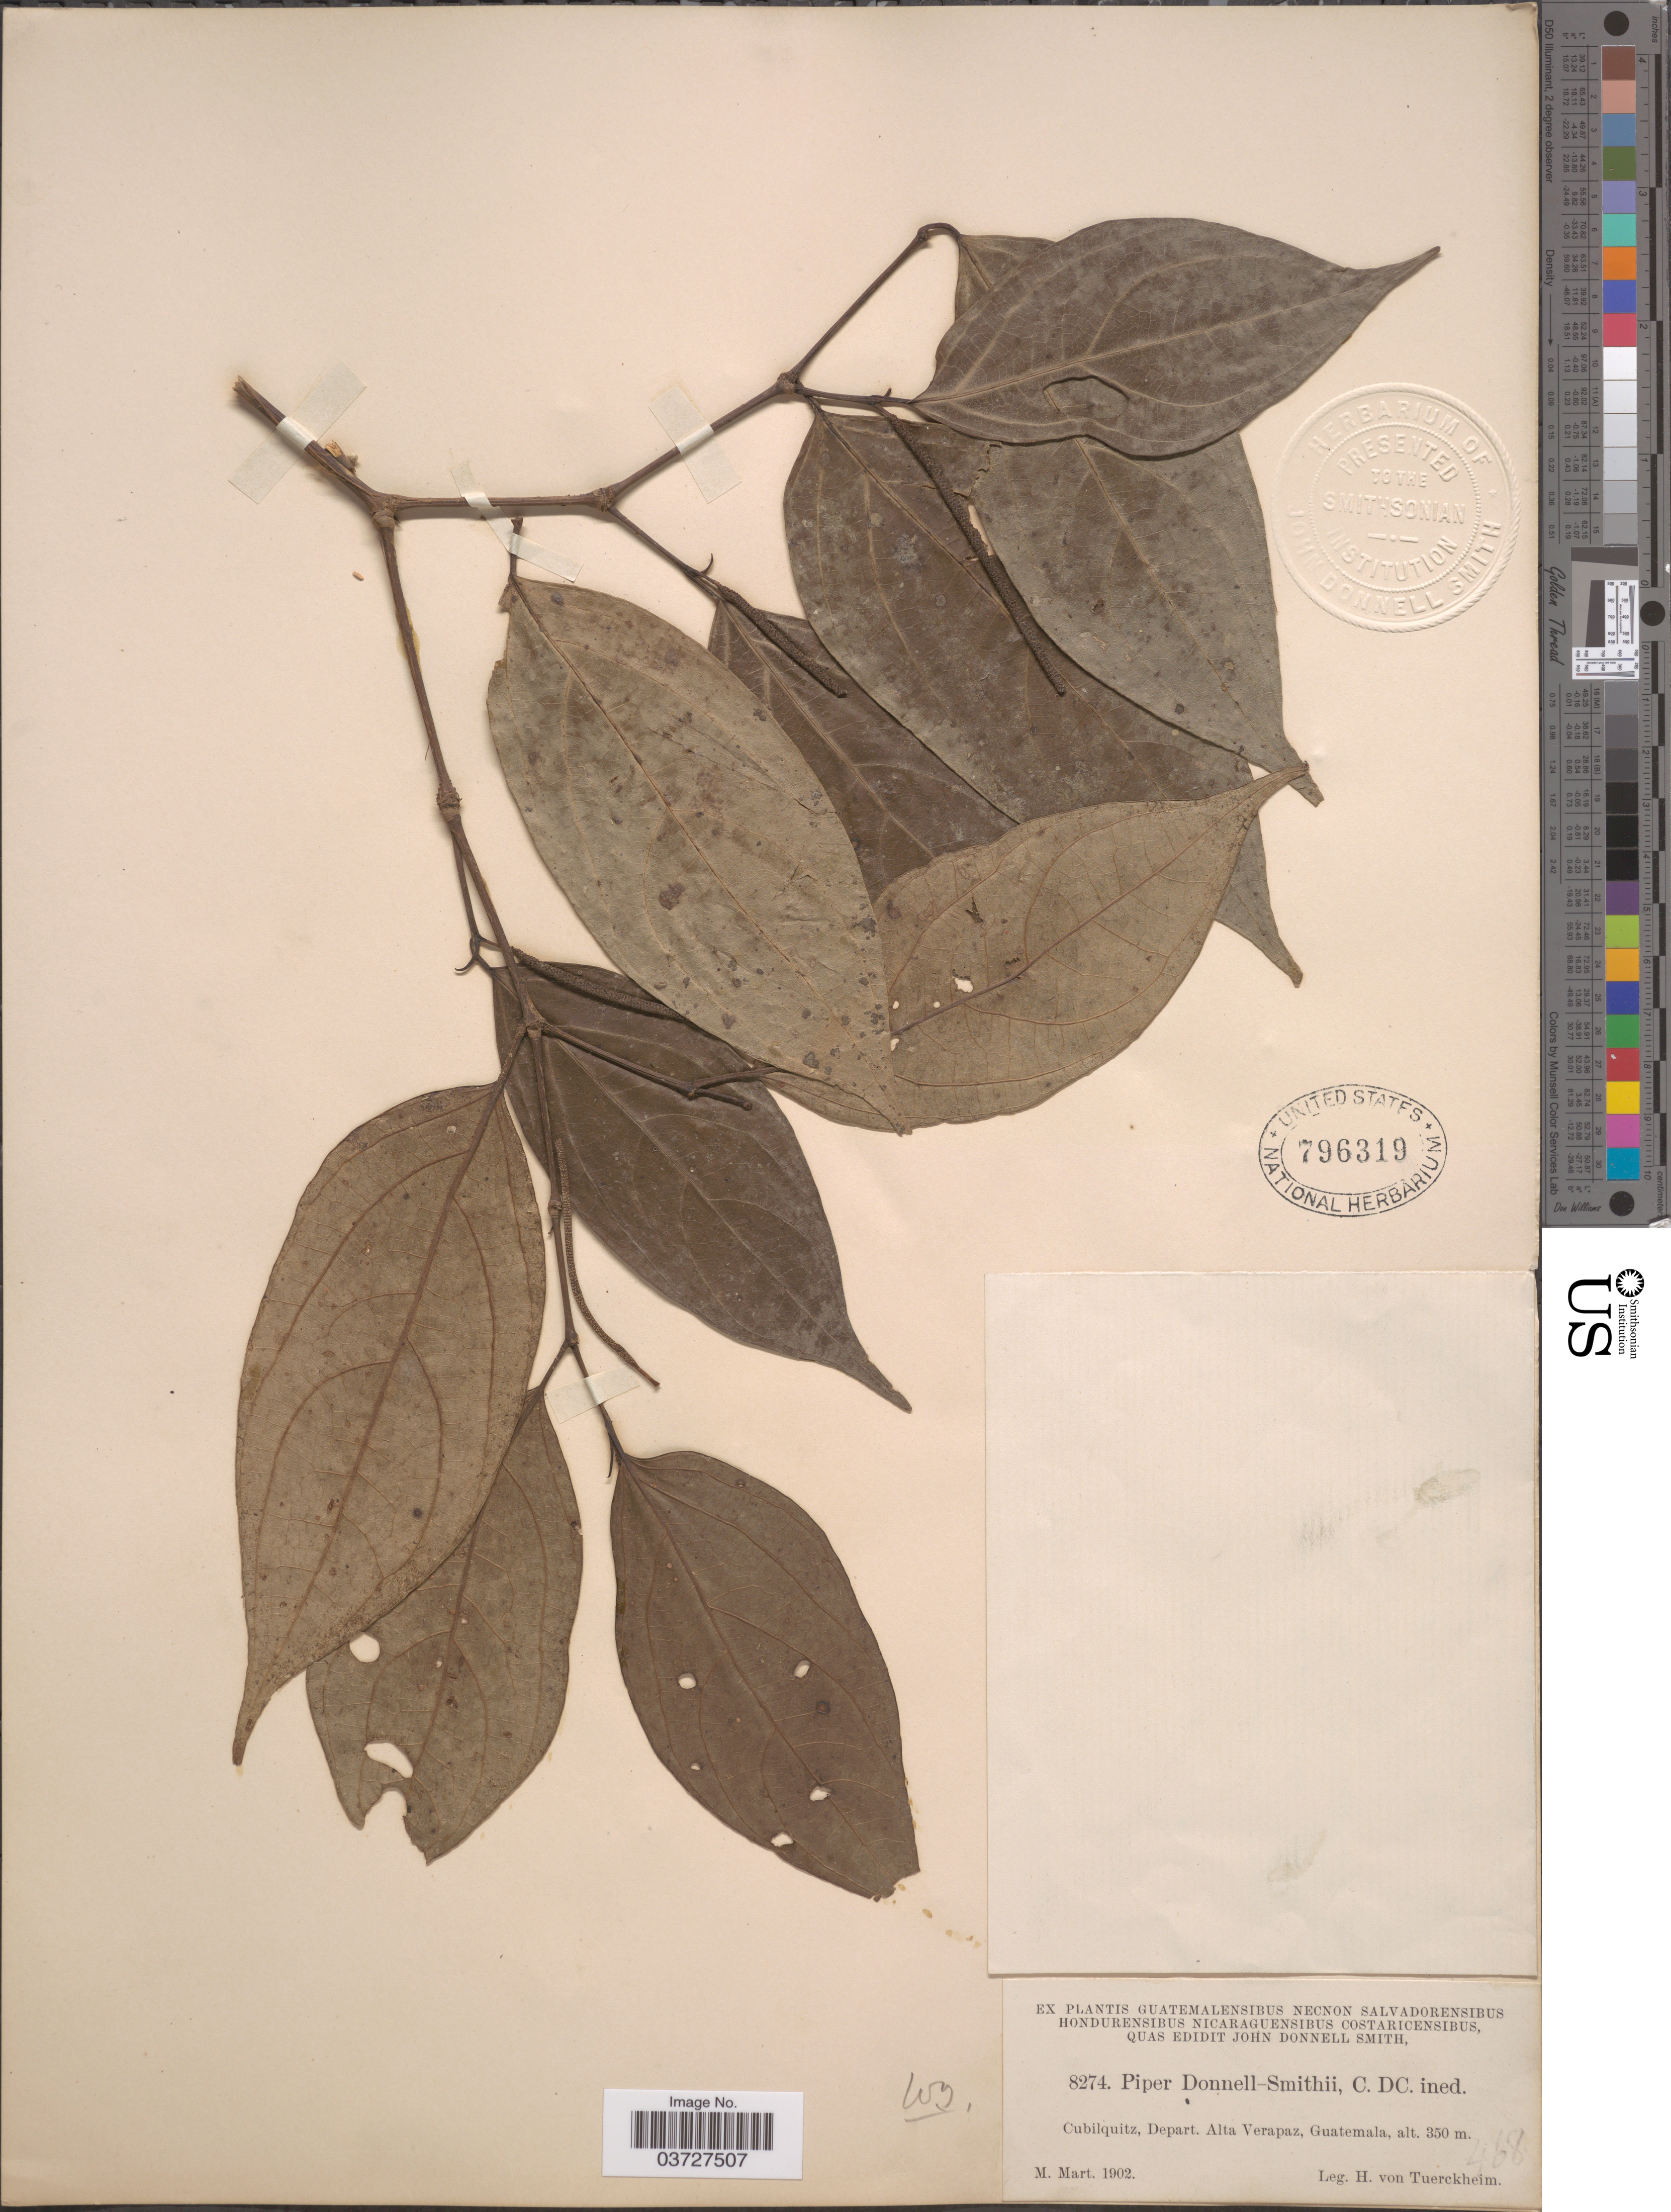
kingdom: Plantae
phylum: Tracheophyta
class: Magnoliopsida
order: Piperales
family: Piperaceae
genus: Piper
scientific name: Piper donnell-smithii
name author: C. DC.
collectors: H. von Türckheim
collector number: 8274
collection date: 1902-03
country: Guatemala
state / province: Alta Verapaz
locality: Cubilquitz, Depart. Alta Verapaz.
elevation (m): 350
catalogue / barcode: US 796319